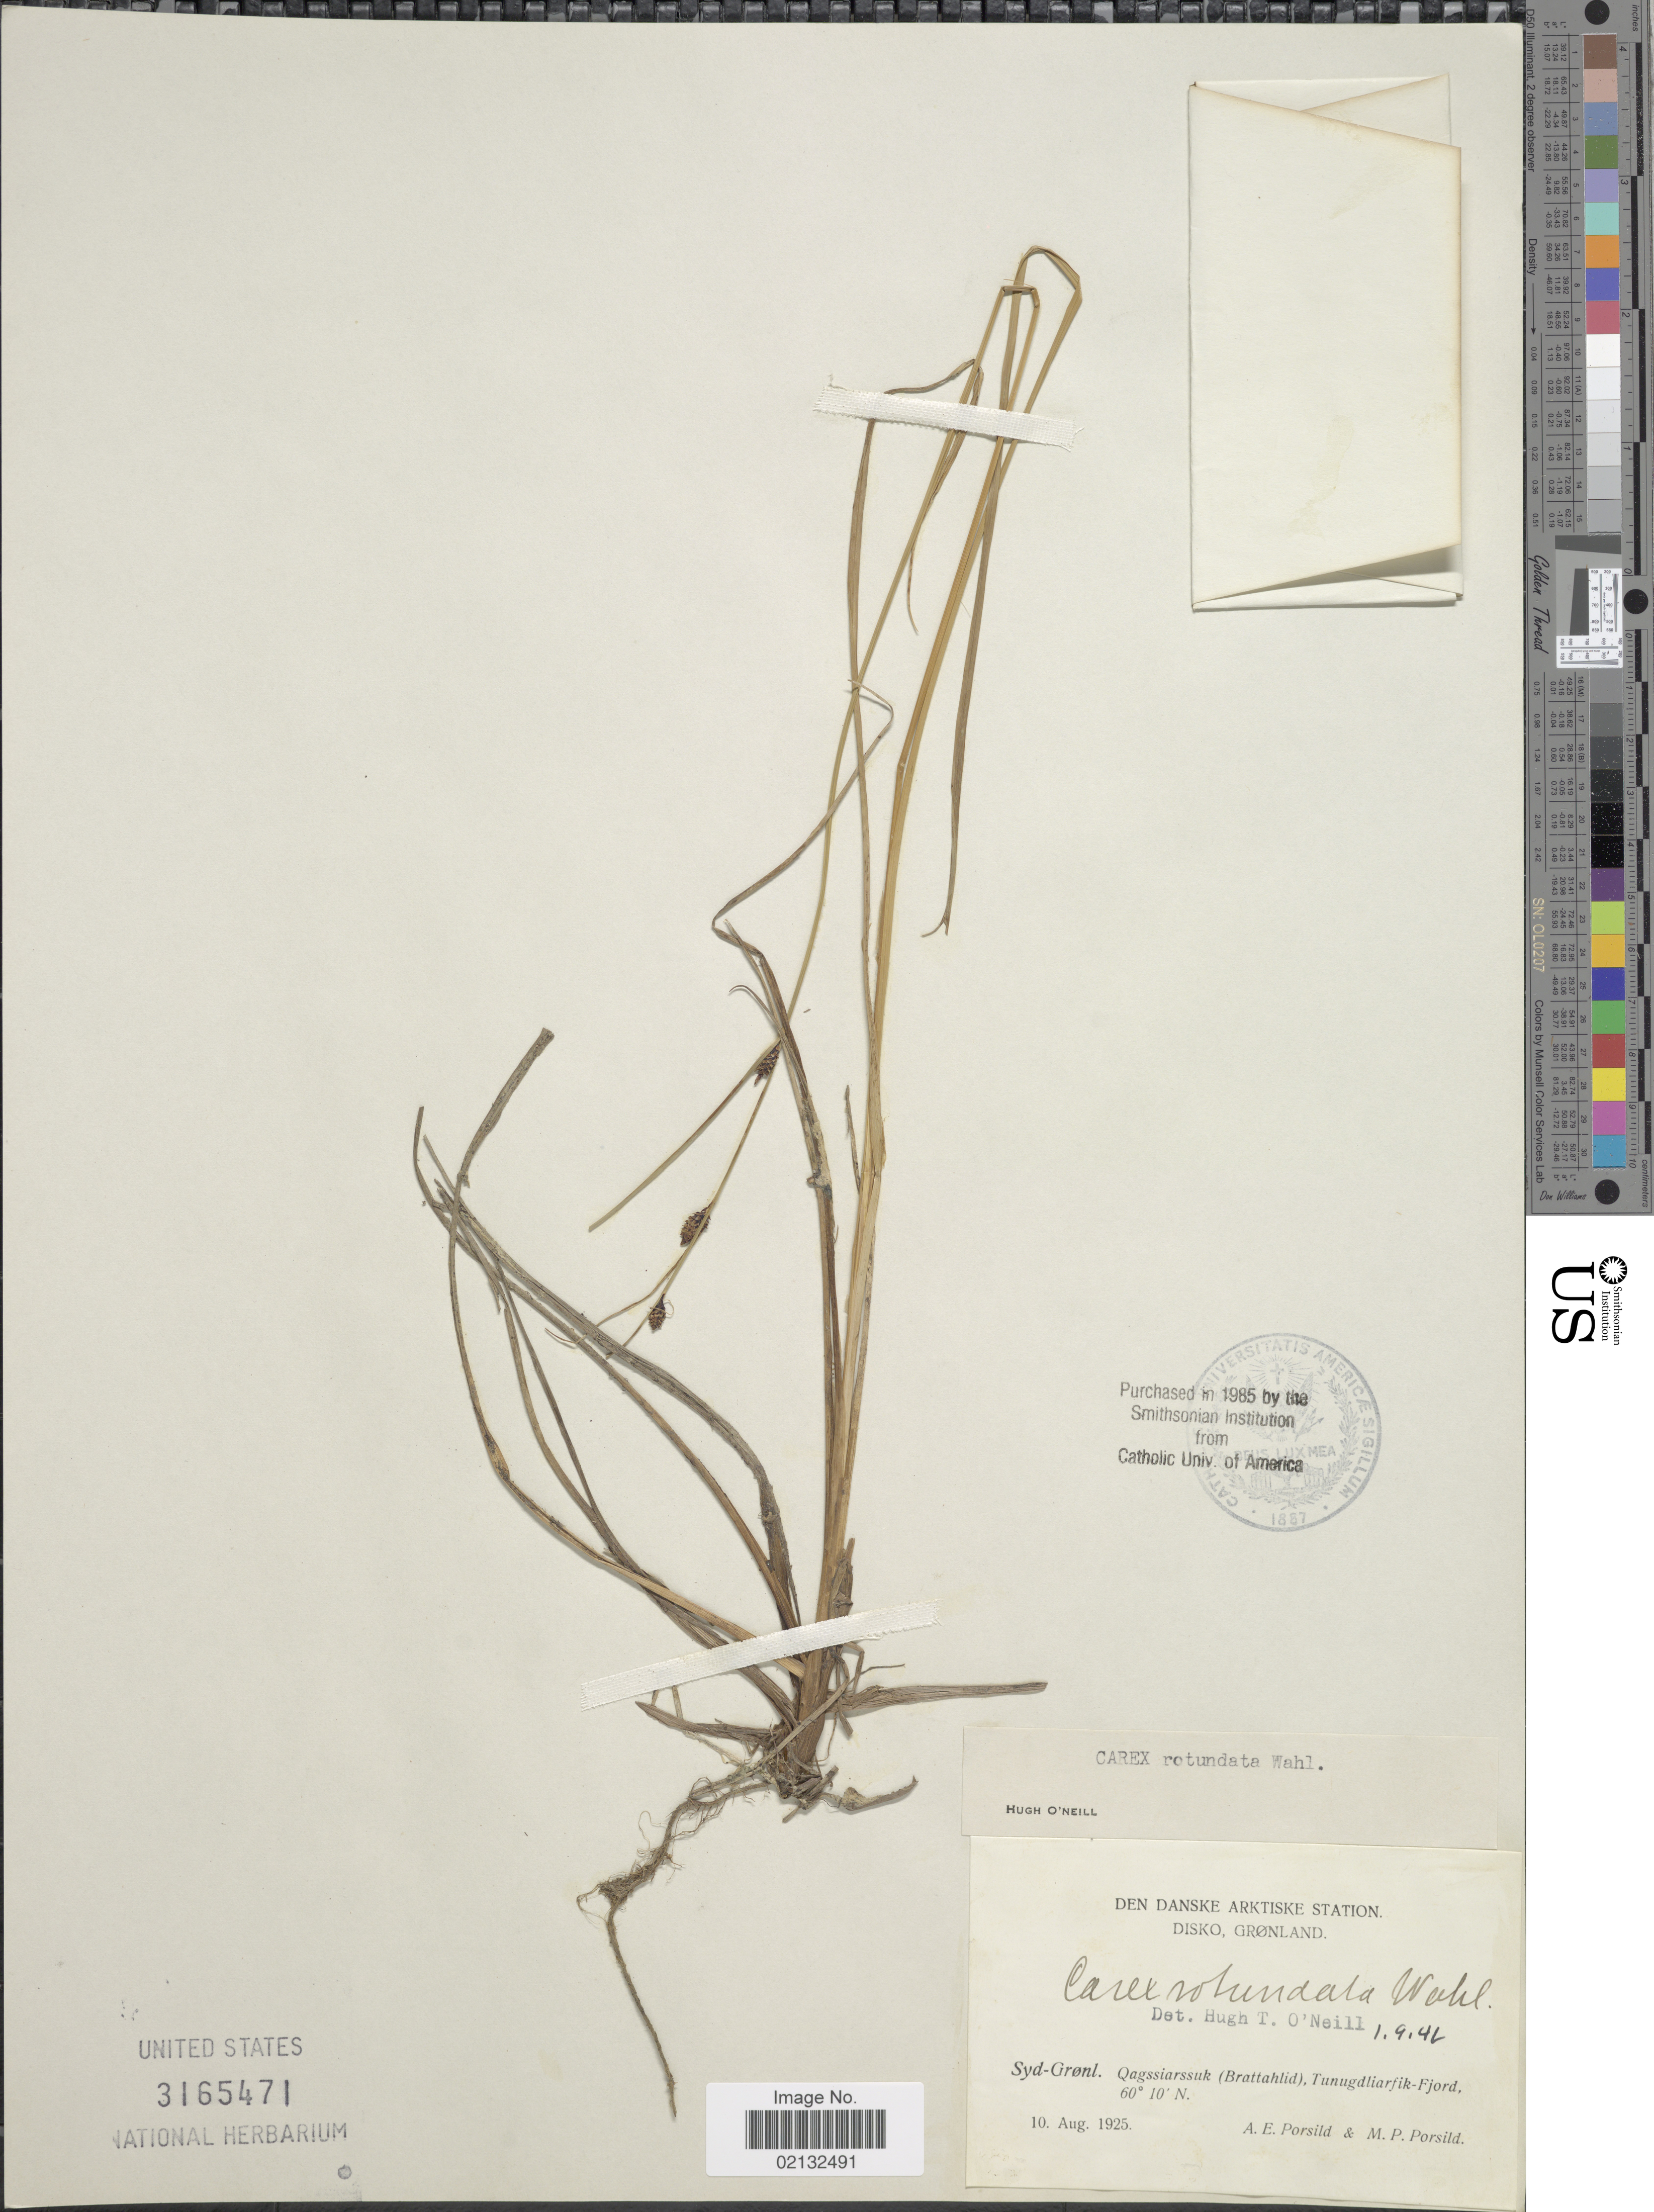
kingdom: Plantae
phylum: Tracheophyta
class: Liliopsida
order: Poales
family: Cyperaceae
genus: Carex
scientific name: Carex rotundata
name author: Wahlenb.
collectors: A. E. Porsild & M. P. Porsild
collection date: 1925-08-10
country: Greenland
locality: Syd-Gronl. Qagssiarssuk (Brattahlid), Tunugdliarfik-Fjord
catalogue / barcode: US 3165471